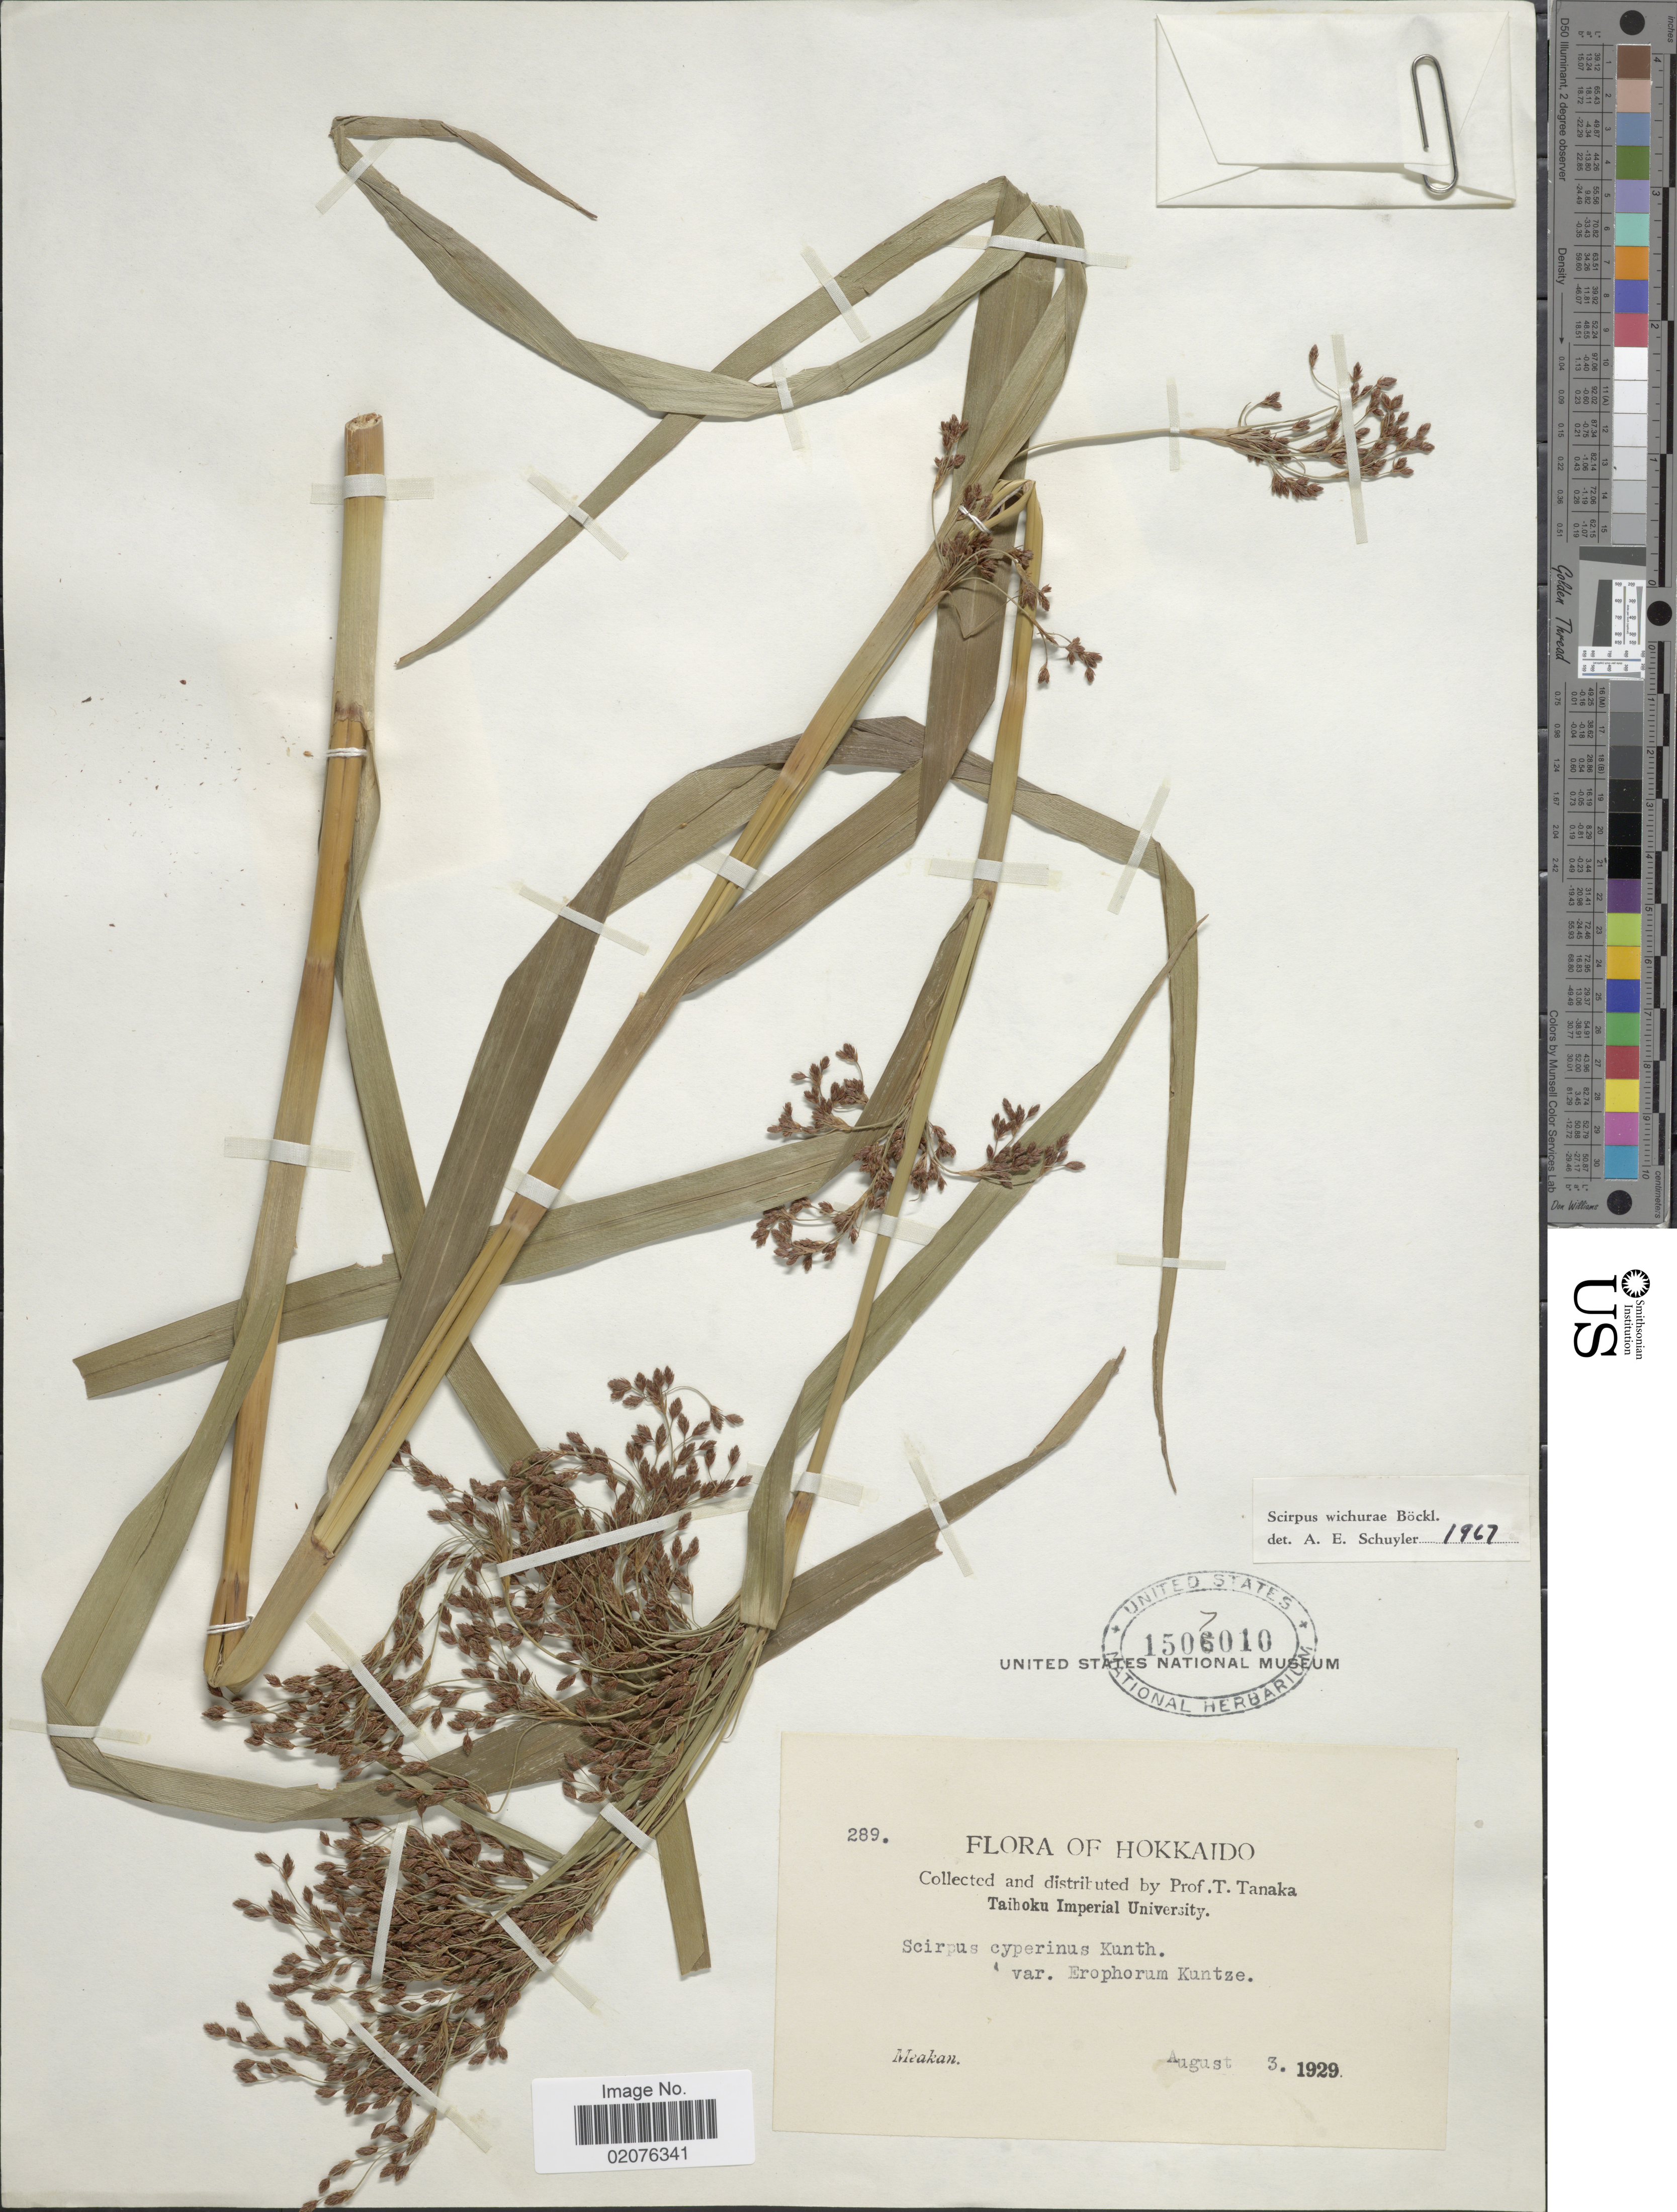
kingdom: Plantae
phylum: Tracheophyta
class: Liliopsida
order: Poales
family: Cyperaceae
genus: Scirpus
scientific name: Scirpus wichurae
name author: Boeckeler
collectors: T. Tanaka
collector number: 289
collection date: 1929-08-03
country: Japan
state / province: Hokkaidō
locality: Meakan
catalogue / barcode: US 1507010